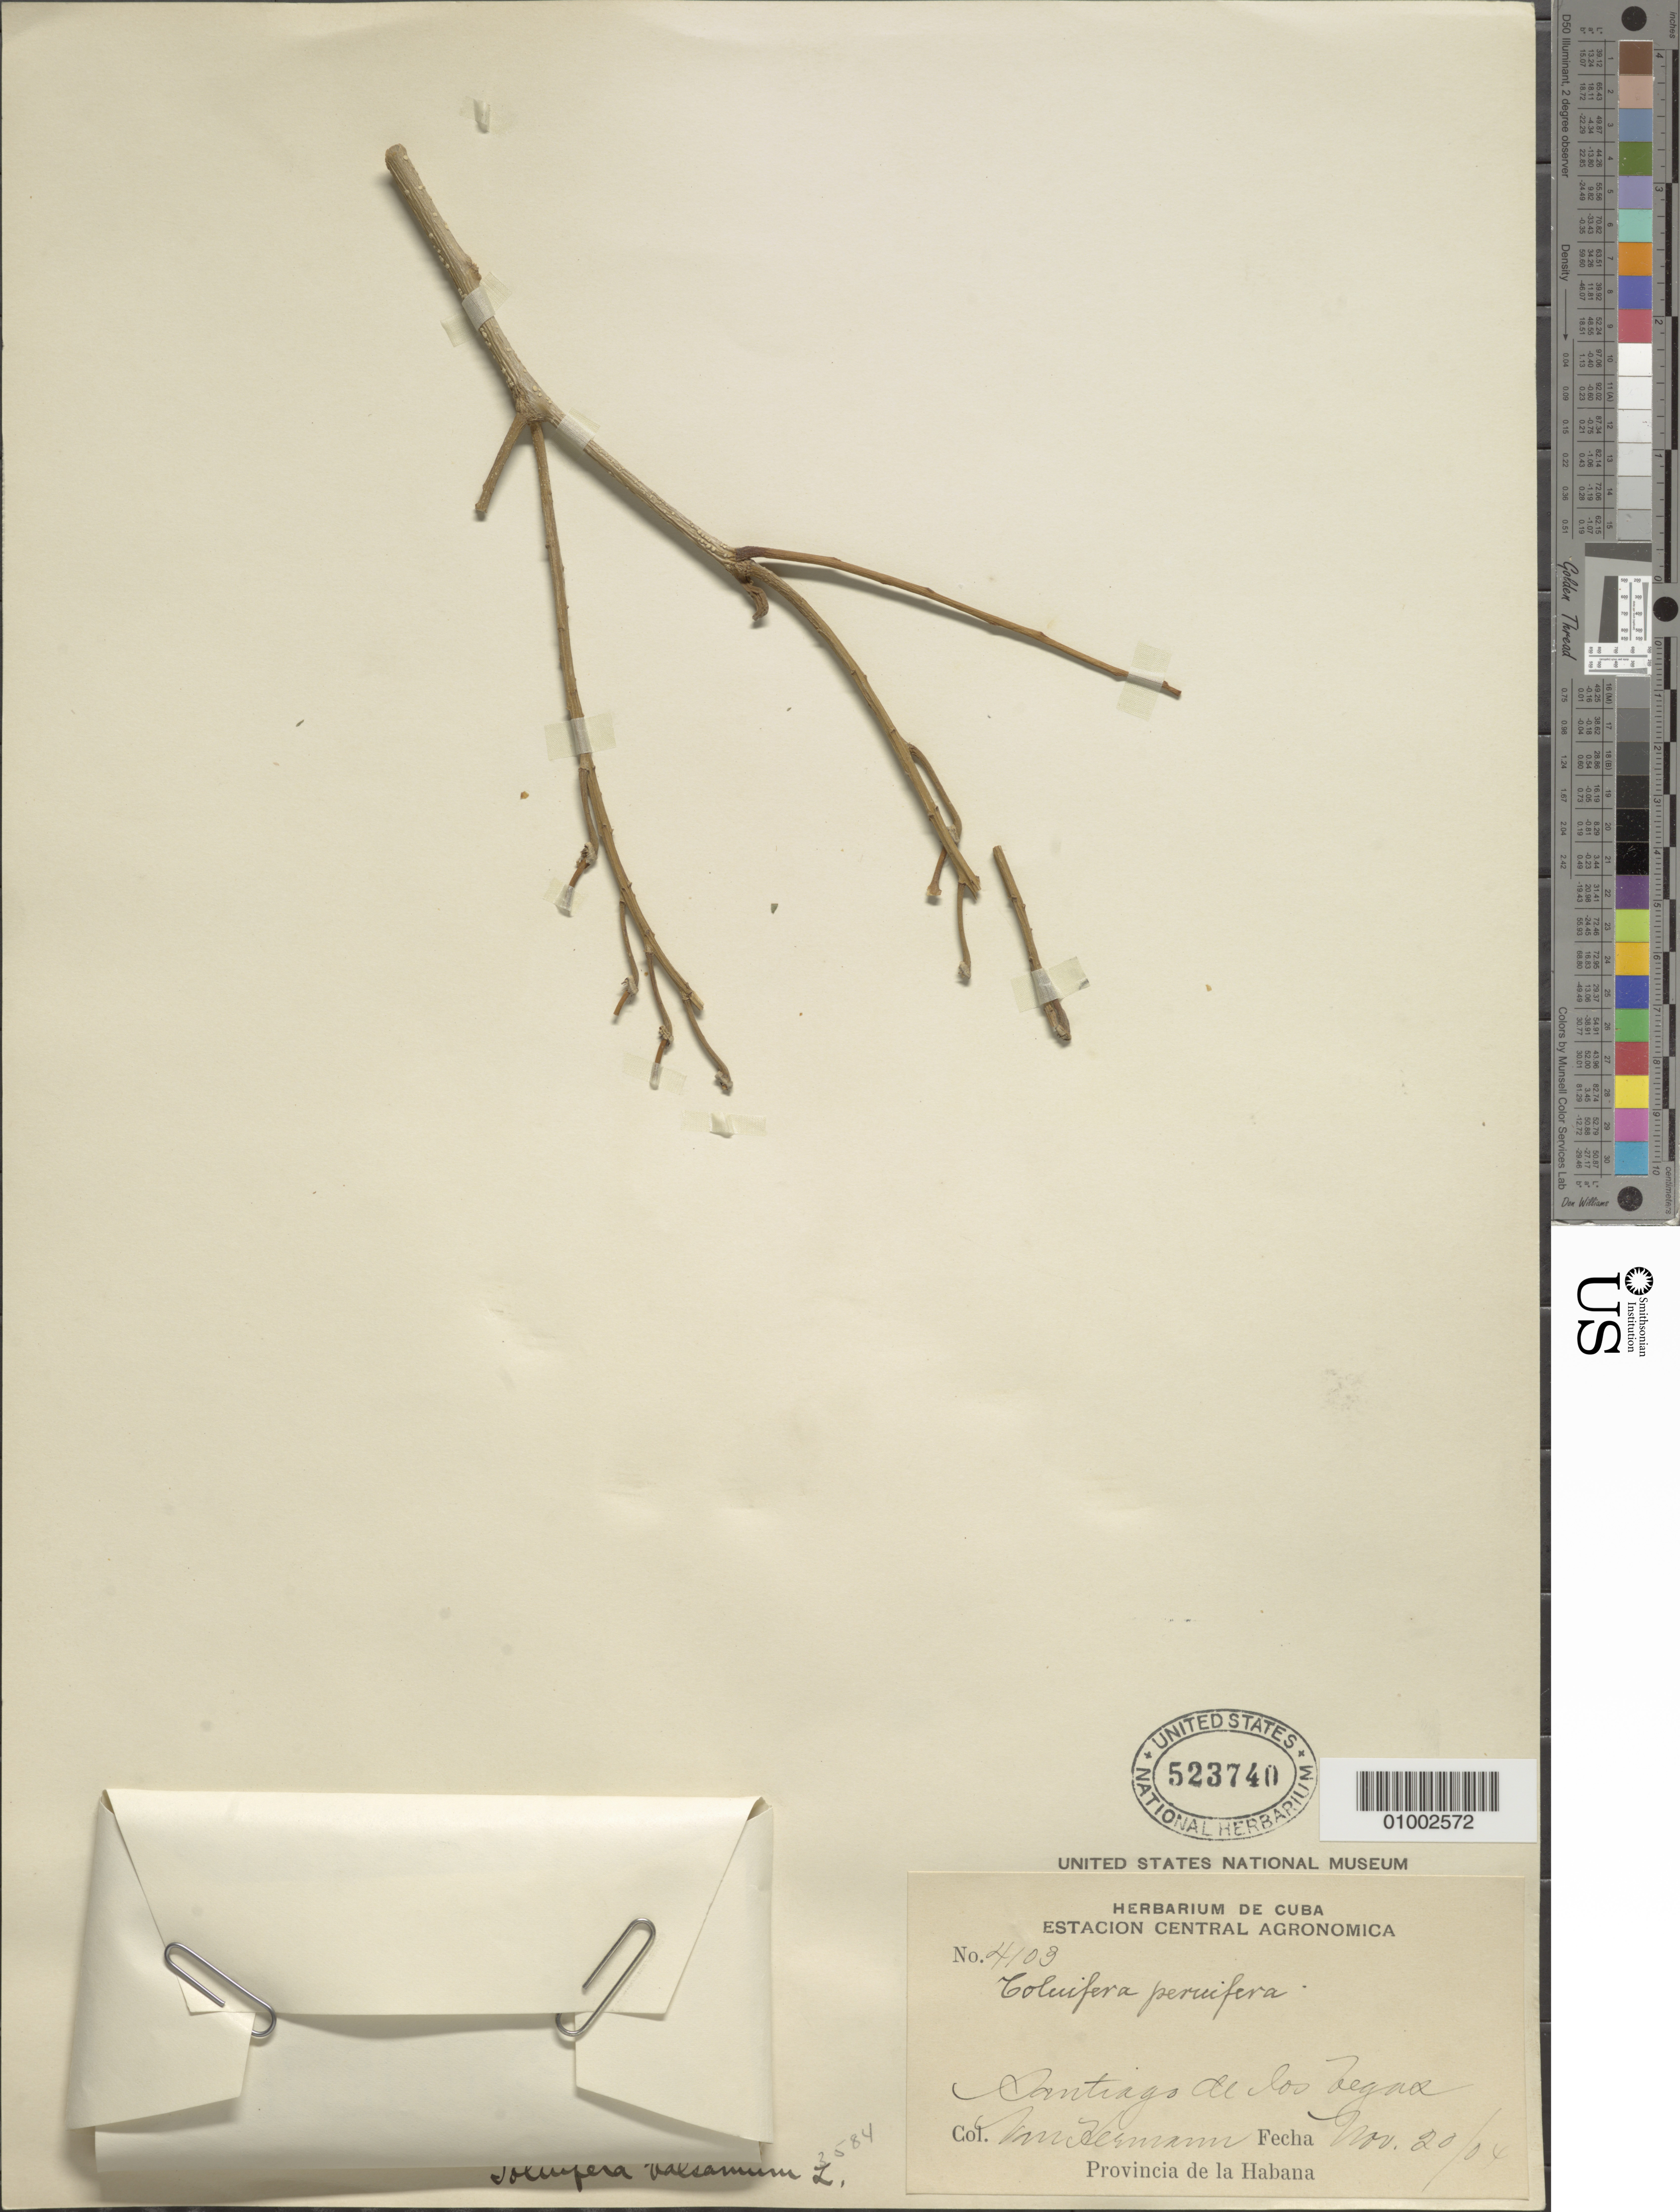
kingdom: Plantae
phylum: Tracheophyta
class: Magnoliopsida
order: Fabales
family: Fabaceae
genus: Myroxylon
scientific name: Myroxylon pereirae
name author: (Royle) Klotzsch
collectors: H. A. Van Hermann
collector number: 4103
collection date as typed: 20 Nov 1904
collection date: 1904-11-20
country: Cuba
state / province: La Habana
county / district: Municipio Boyeros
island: Cuba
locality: Santiago de Las Vegas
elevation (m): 97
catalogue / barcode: US 523740